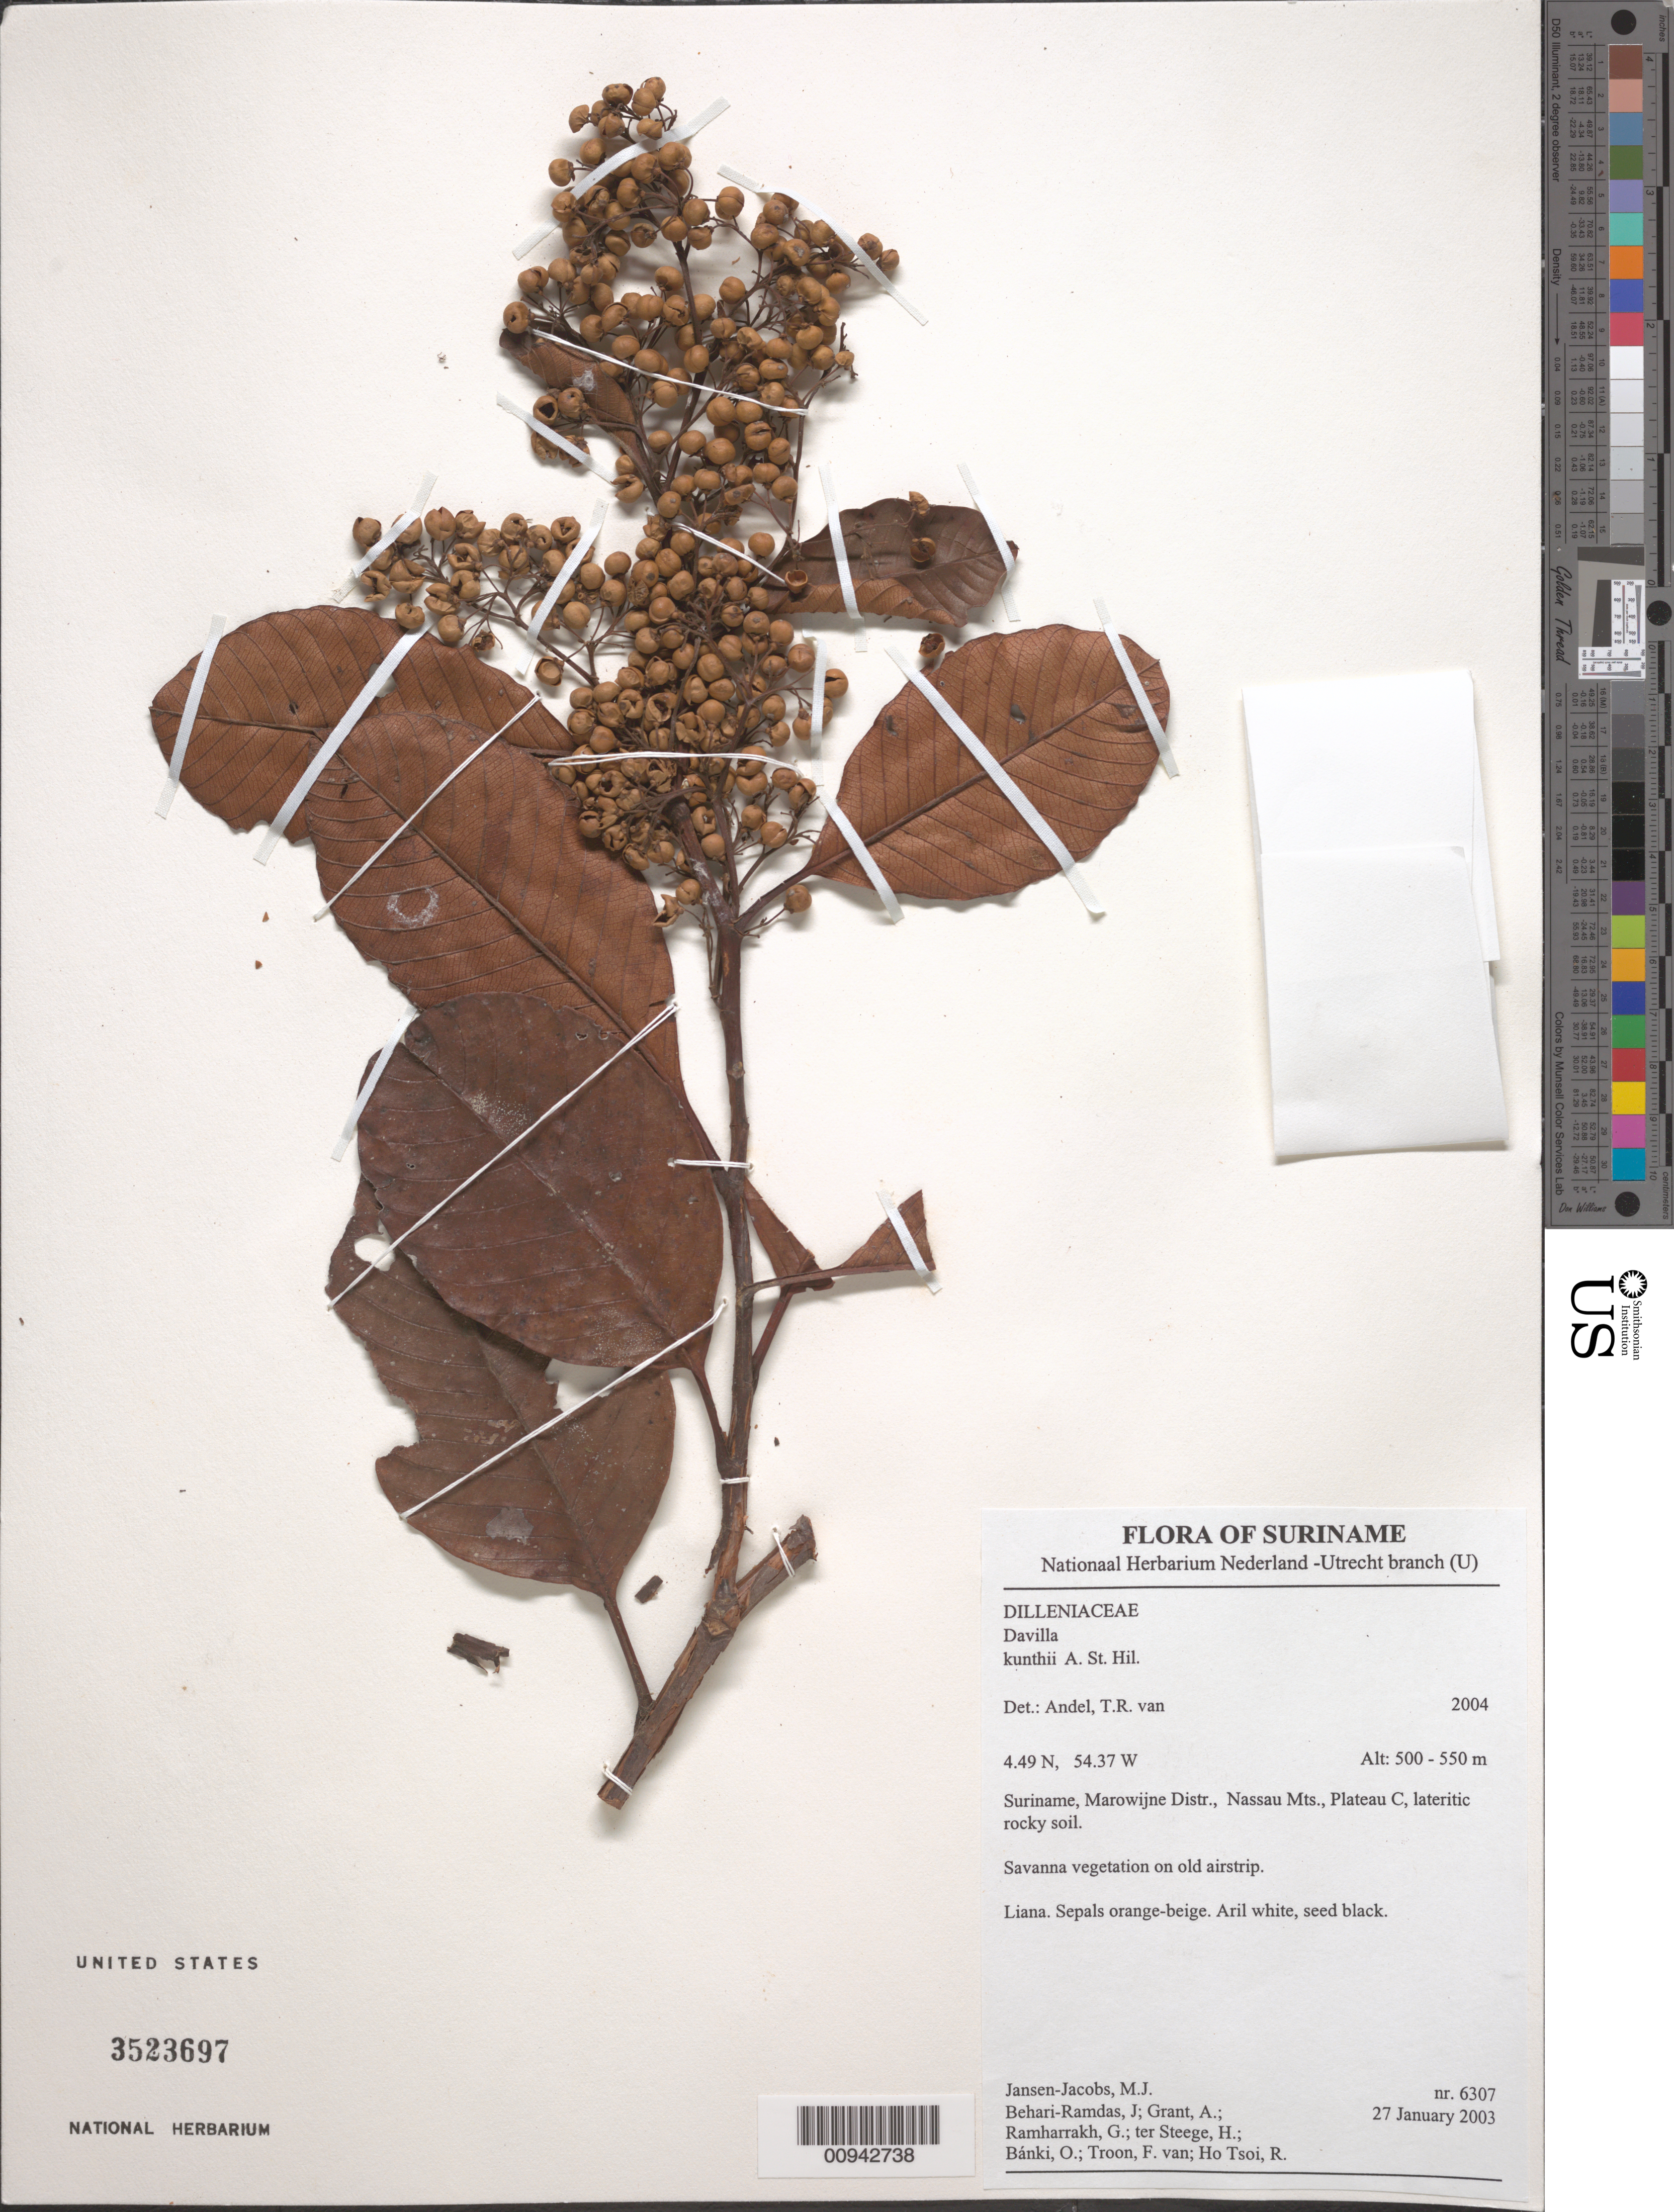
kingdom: Plantae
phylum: Tracheophyta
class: Magnoliopsida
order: Dilleniales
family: Dilleniaceae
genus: Davilla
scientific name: Davilla kunthii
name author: A. St.-Hil.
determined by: Andel, Tinde R. van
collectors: M. J. Jansen-Jacobs, J. Behari-Ramdas, A. Grant, G. Ramharrakh, H. ter Steege, O. Bánki, F. Van Troon & R. Ho Tsoi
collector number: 6307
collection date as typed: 27-Jan-03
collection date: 2003-01-27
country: Suriname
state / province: Marowijne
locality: Nassau Mts., Plateau C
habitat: Lateritic rocky soil; savanna vegetation on old airstrip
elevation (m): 500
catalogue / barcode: US 3523697